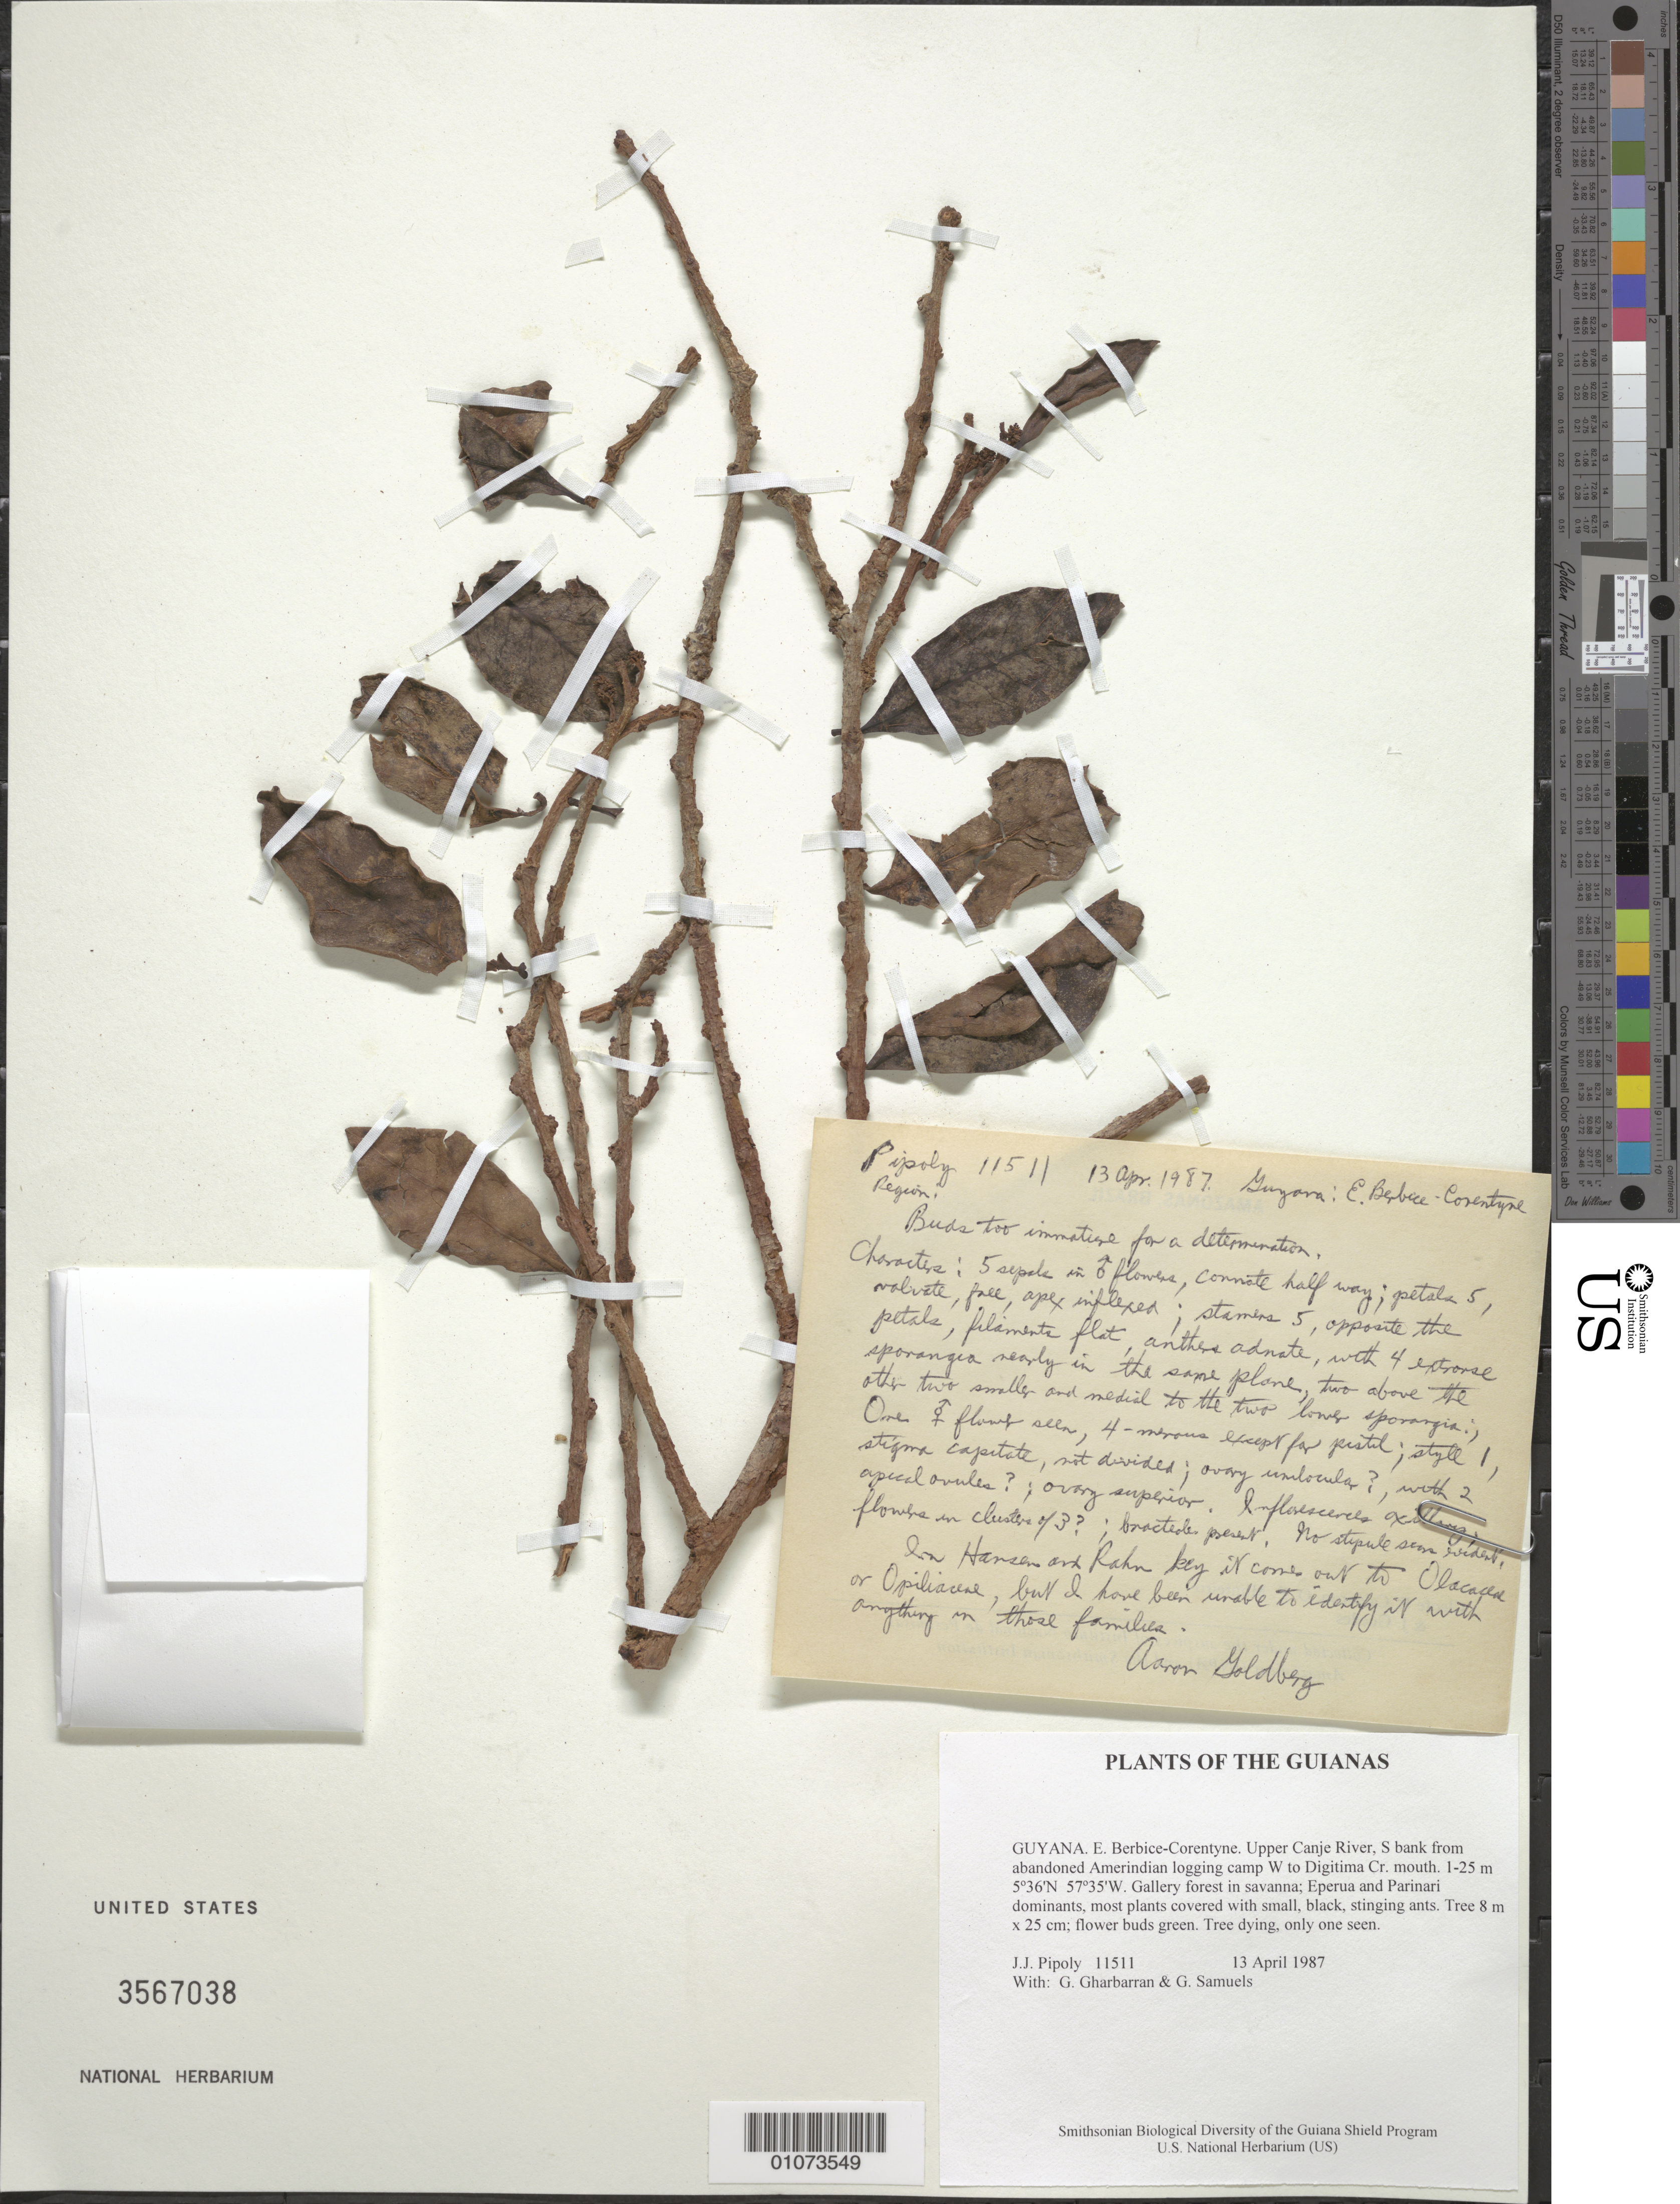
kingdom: Plantae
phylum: Tracheophyta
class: Magnoliopsida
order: Magnoliales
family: Myristicaceae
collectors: J. J. Pipoly, G. Gharbarran & G. Samuels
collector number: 11511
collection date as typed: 13 April 1987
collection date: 1987-04-13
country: Guyana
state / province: E. Berbice-Corentyne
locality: Upper Canje River, S bank from abandoned Amerindian logging camp W to Digitima Cr. mouth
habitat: Gallery forest in savanna; Eperua and Parinari dominants, most plants covered with small, black, stinging ants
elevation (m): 1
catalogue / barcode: US 3567038